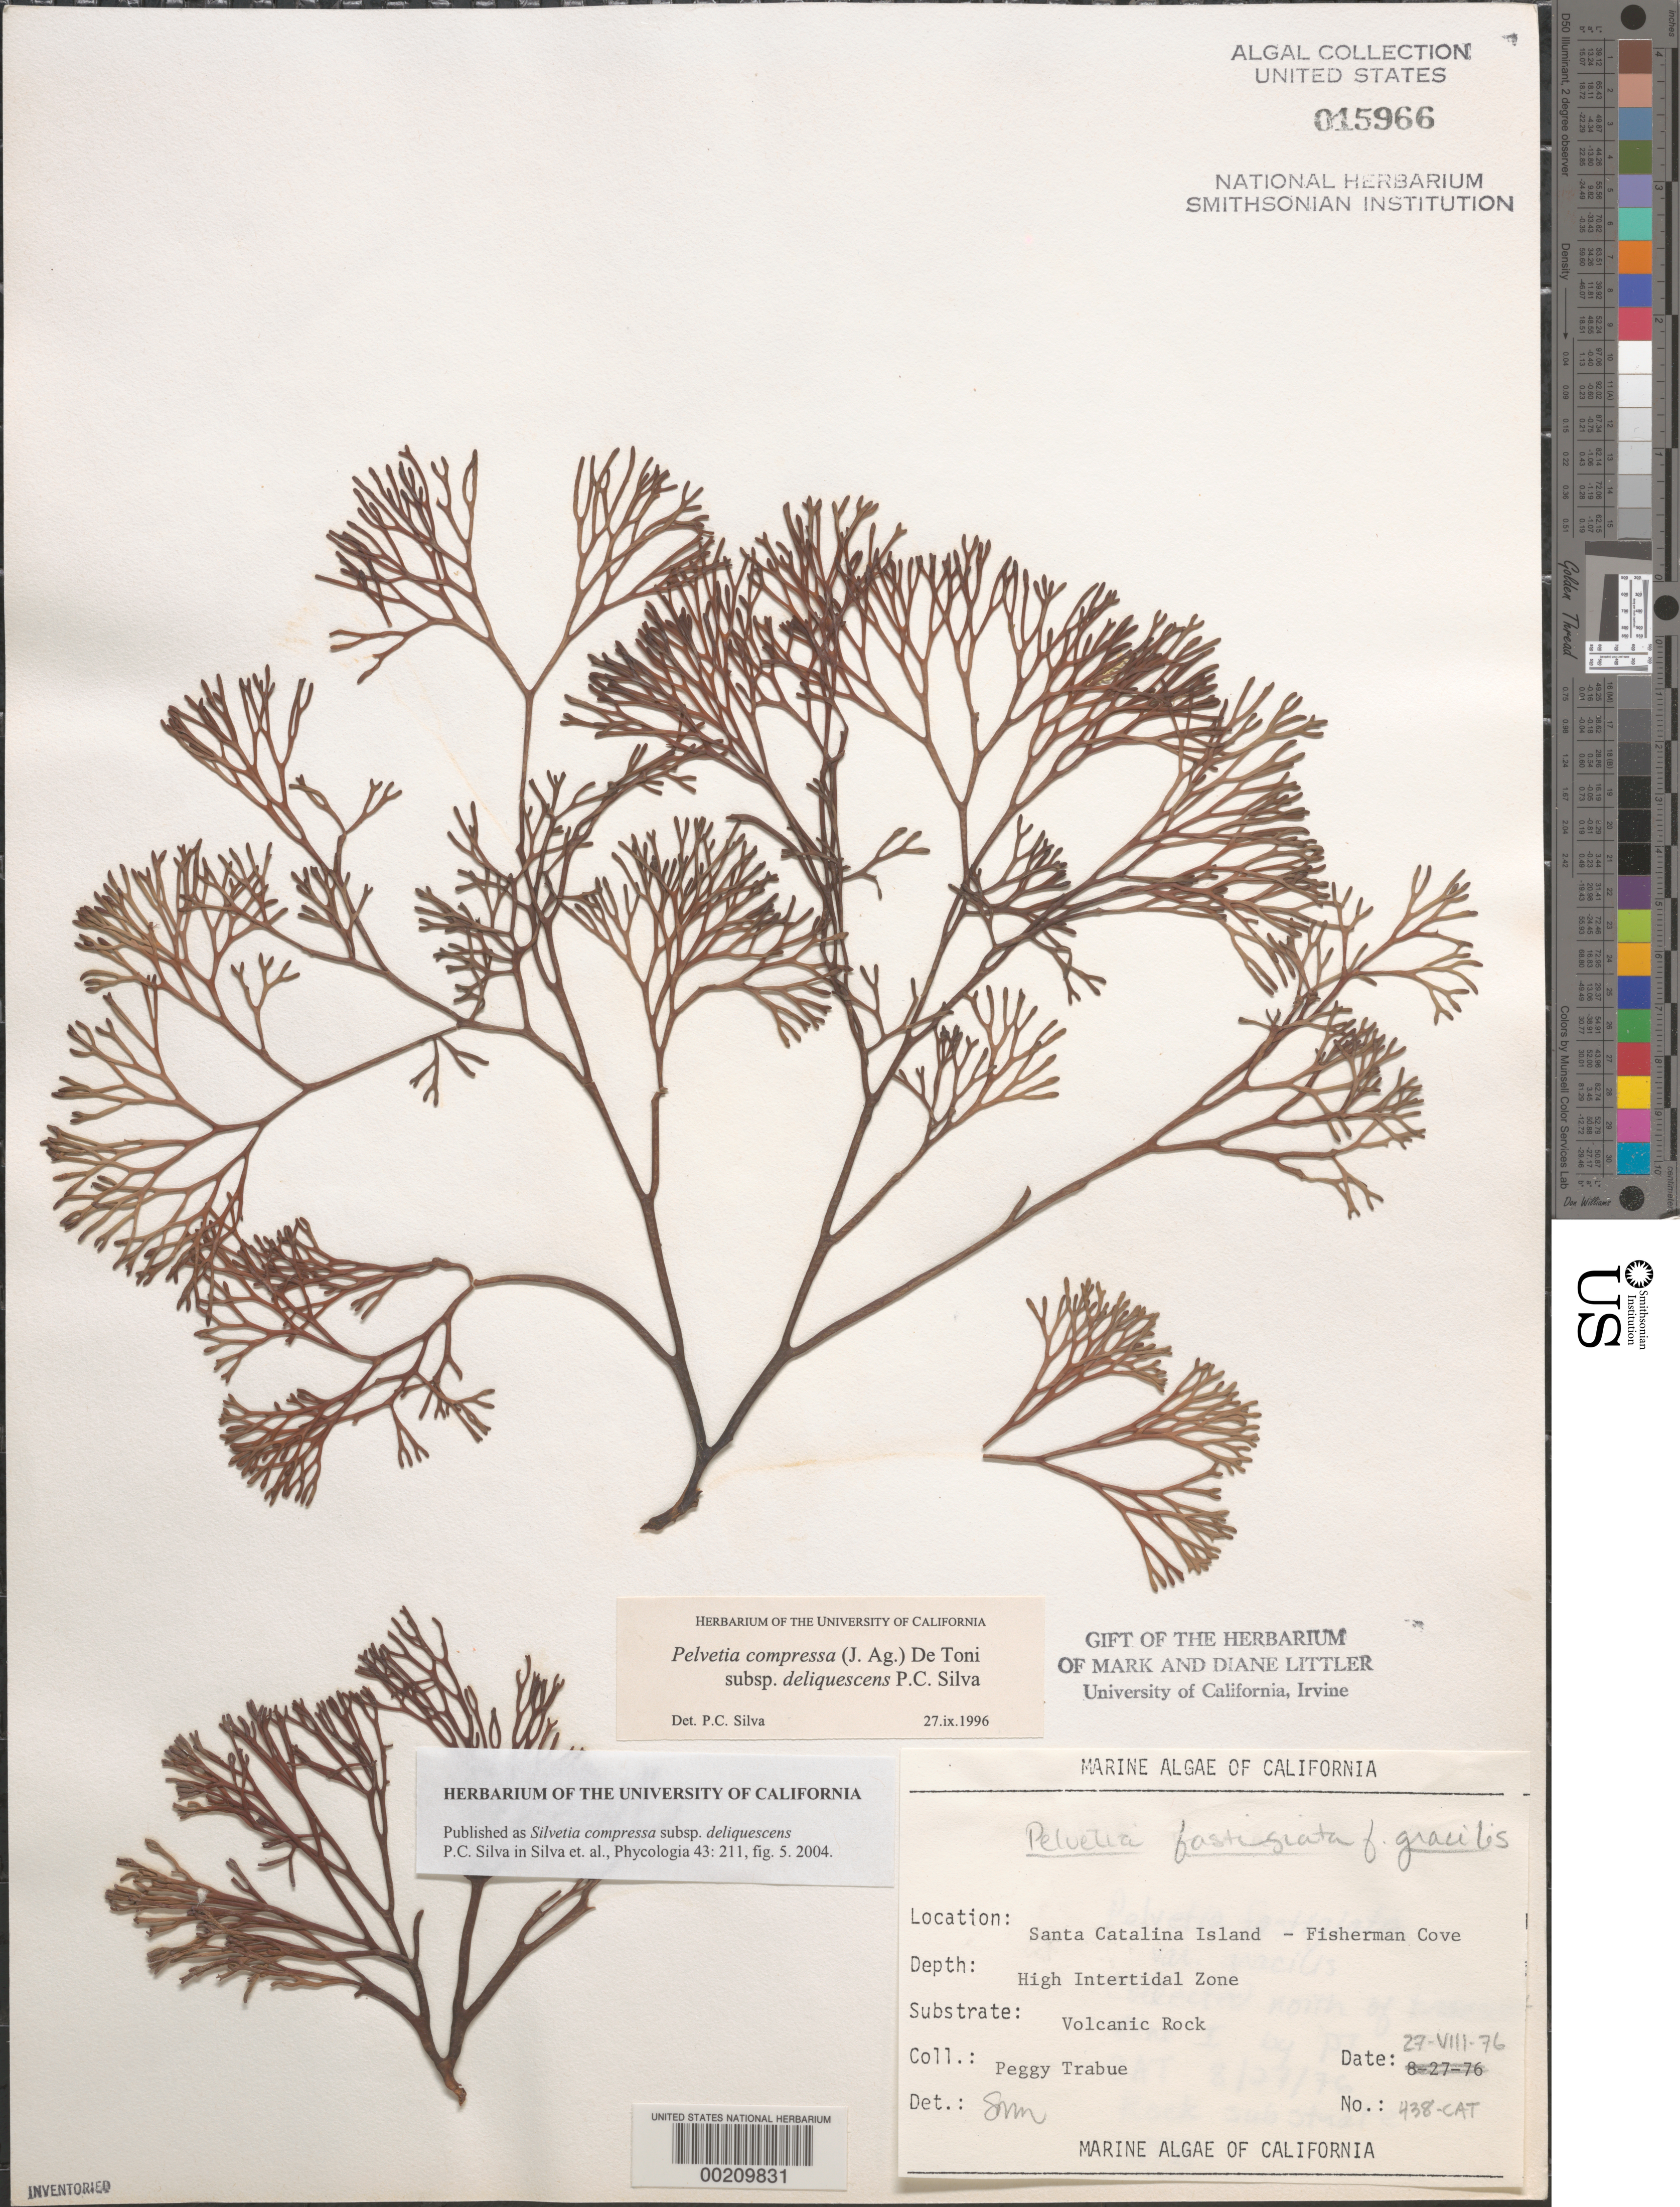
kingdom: Chromista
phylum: Ochrophyta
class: Phaeophyceae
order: Fucales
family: Fucaceae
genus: Silvetia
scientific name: Silvetia compressa subsp. deliquescens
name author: P.C. Silva in P.C. Silva et al.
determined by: Silva, P. C.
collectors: P. J. Trabue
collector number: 438-CAT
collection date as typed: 27 Aug 1976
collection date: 1976-08-27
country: United States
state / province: California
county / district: Los Angeles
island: Santa Catalina Island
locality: Fishermen Cove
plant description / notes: BLM-SOCALBIGHT Rocky Intertidal Survey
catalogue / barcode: US 15966